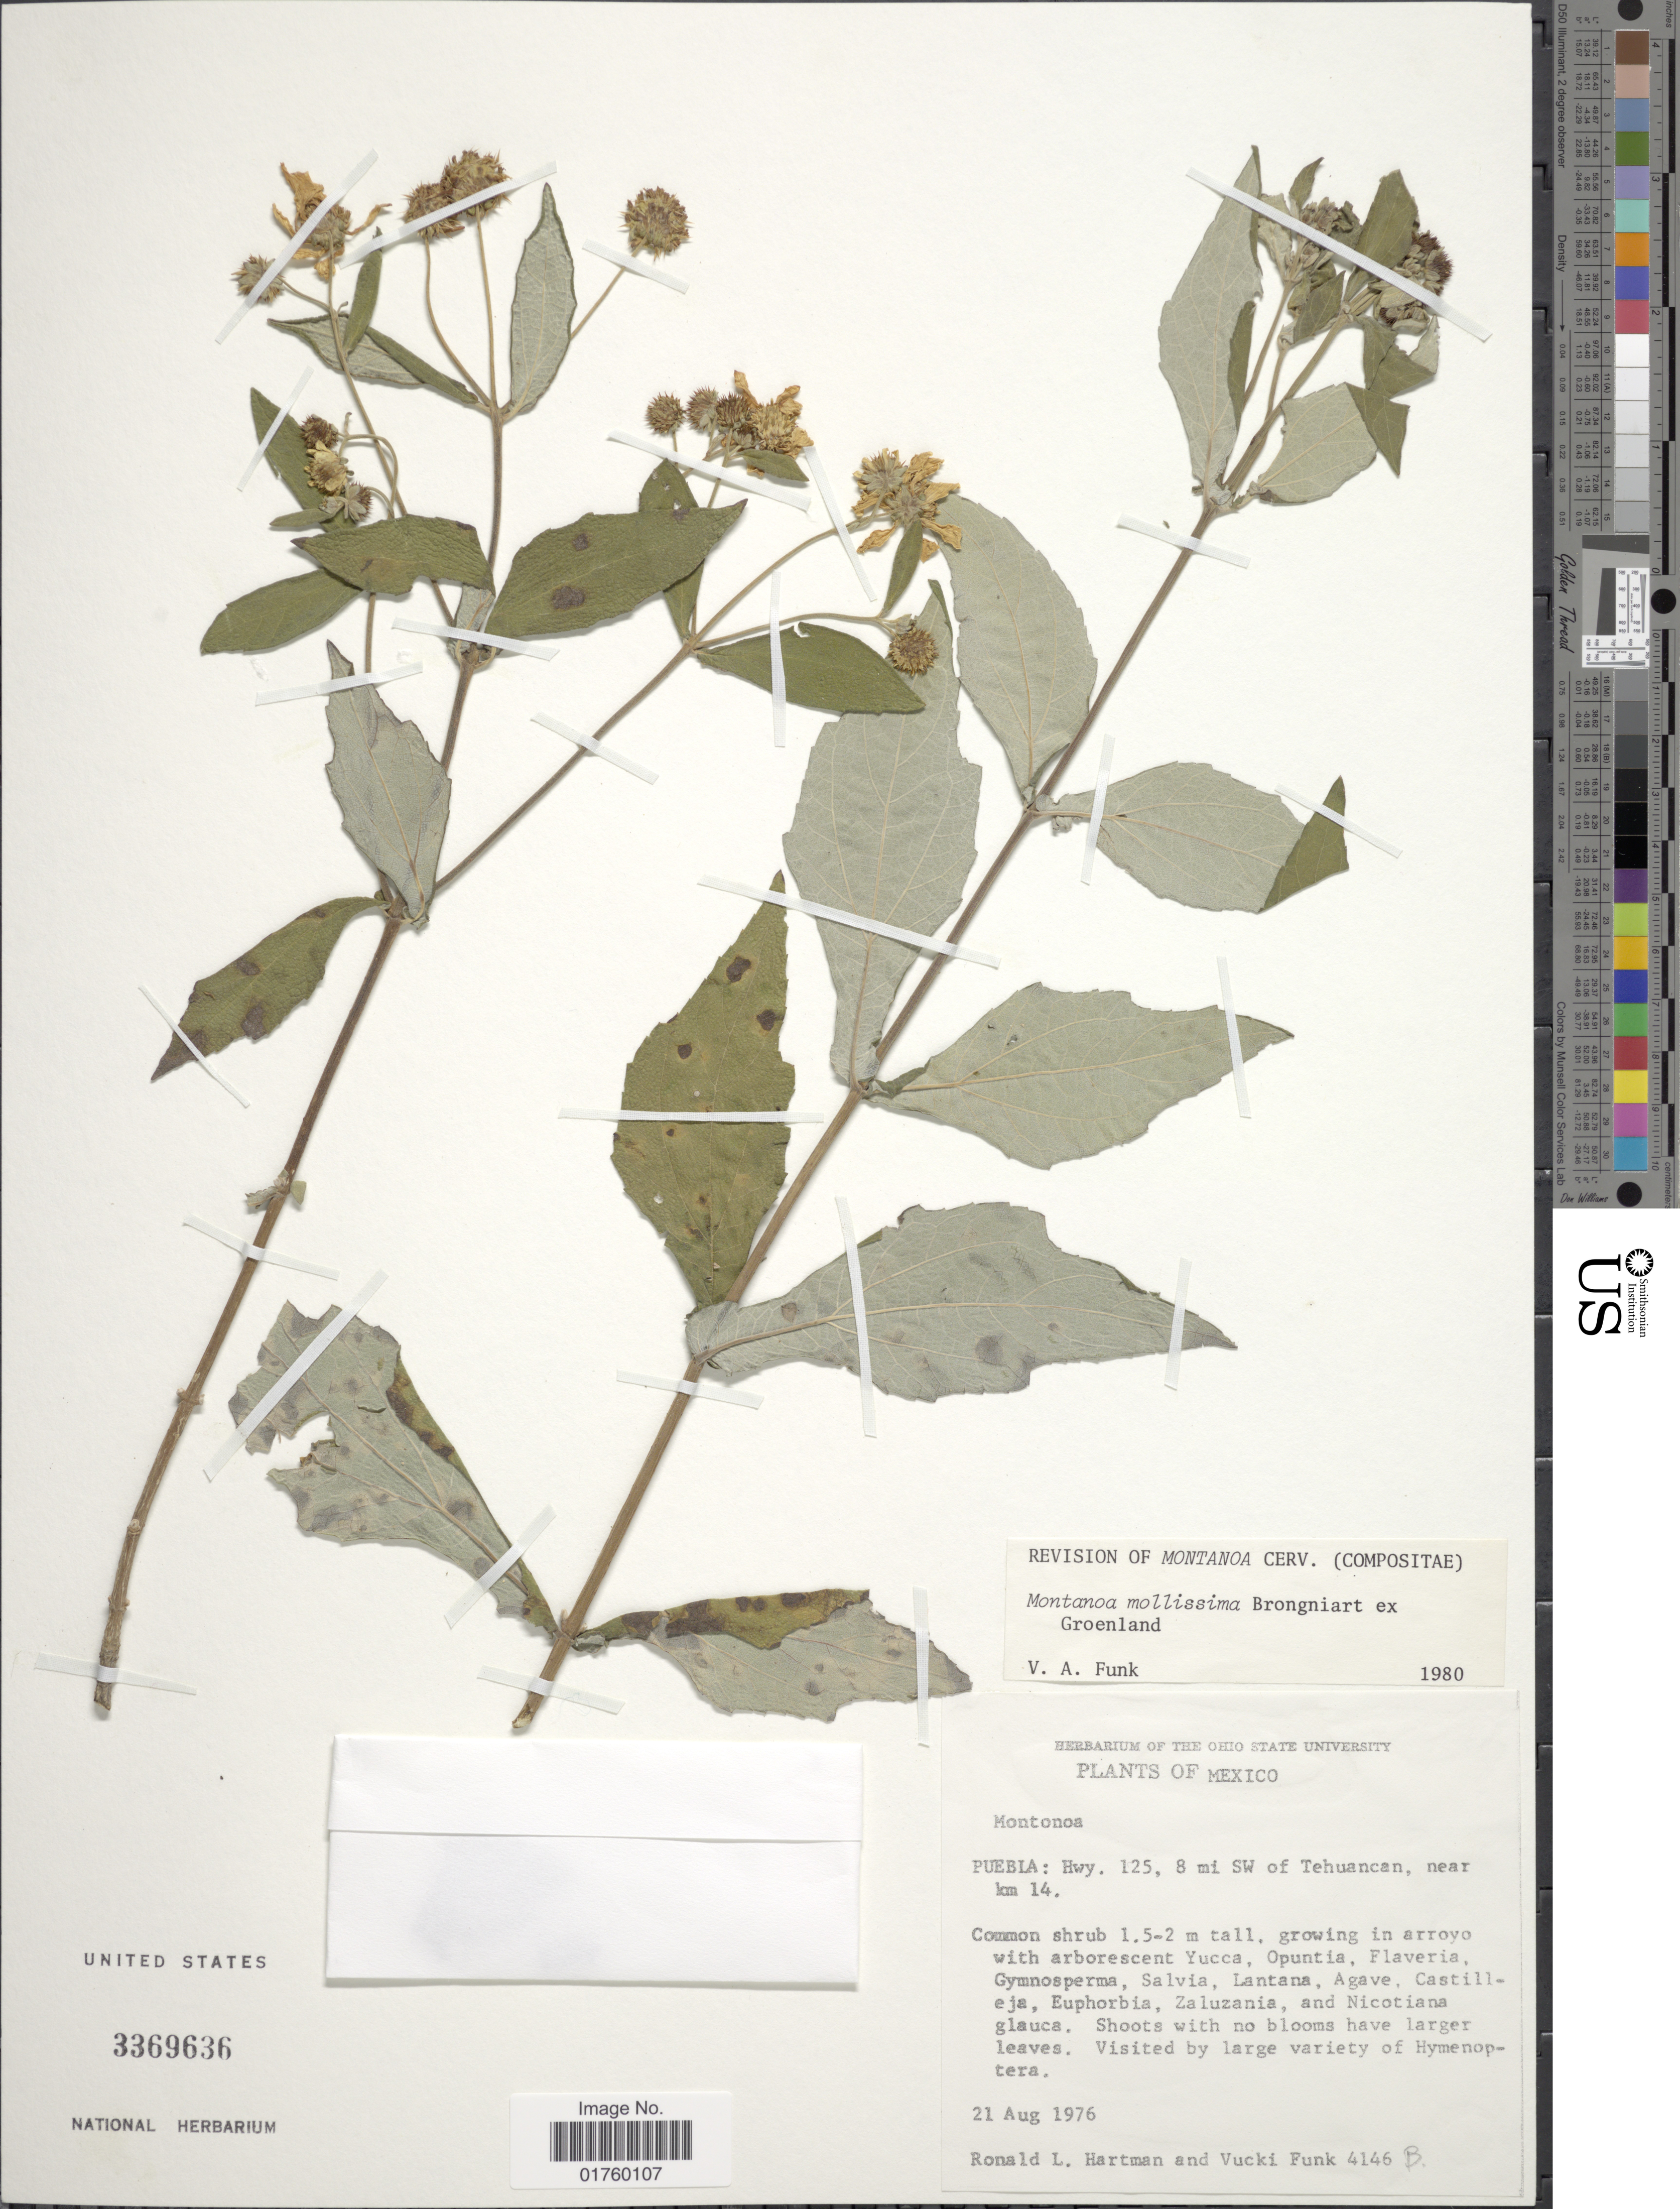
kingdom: Plantae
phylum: Tracheophyta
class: Magnoliopsida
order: Asterales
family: Asteraceae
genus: Montanoa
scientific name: Montanoa mollissima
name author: Brongn. ex Groenland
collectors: R. Hartman & V. Funk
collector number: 4146B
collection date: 1976-08-21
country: Mexico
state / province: Puebla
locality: Hwy. 125, 8 mi SW of Tehuancan, near km 14.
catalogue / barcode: US 3369636